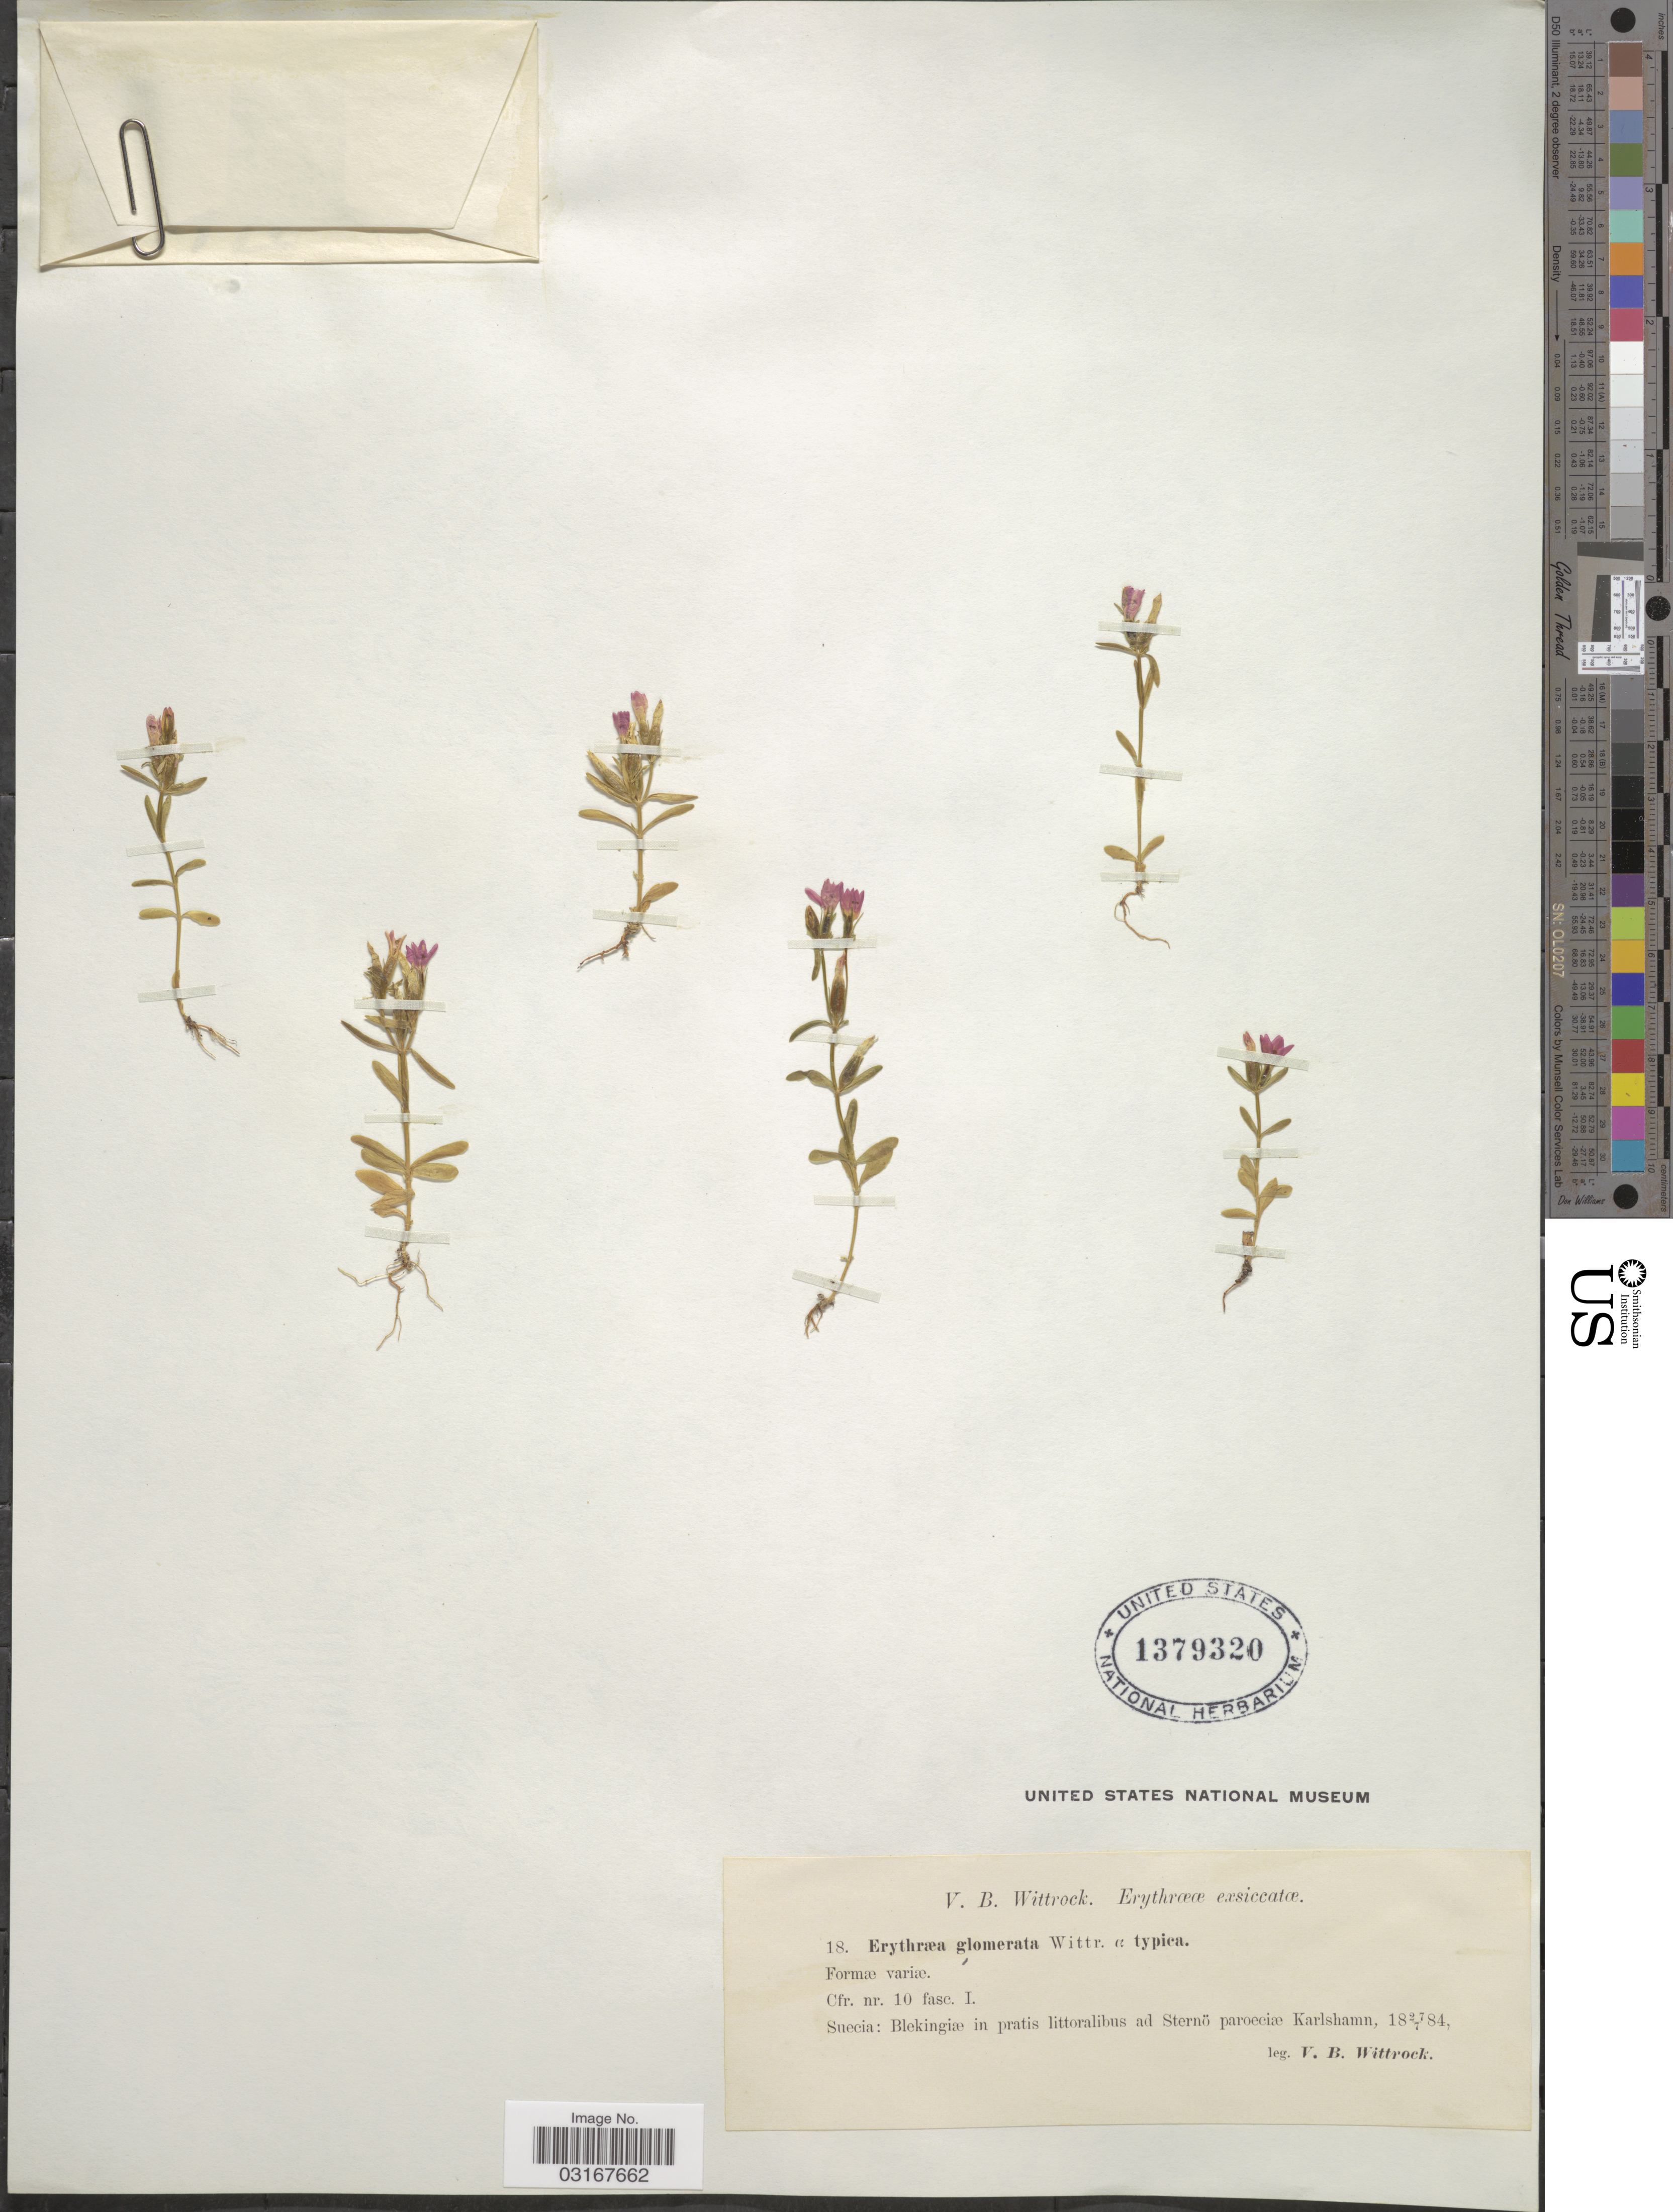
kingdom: Plantae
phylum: Tracheophyta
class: Magnoliopsida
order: Gentianales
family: Gentianaceae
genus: Centaurium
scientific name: Centaurium glomeratum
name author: (Wittr.) Druce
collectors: V. Wittrock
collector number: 18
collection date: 1884-07-27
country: Sweden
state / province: Blekinge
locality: Suecia: Blekingiæ in pratis littoralibus ad Sternö paroeciæ Karlshamn.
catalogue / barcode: US 1379320